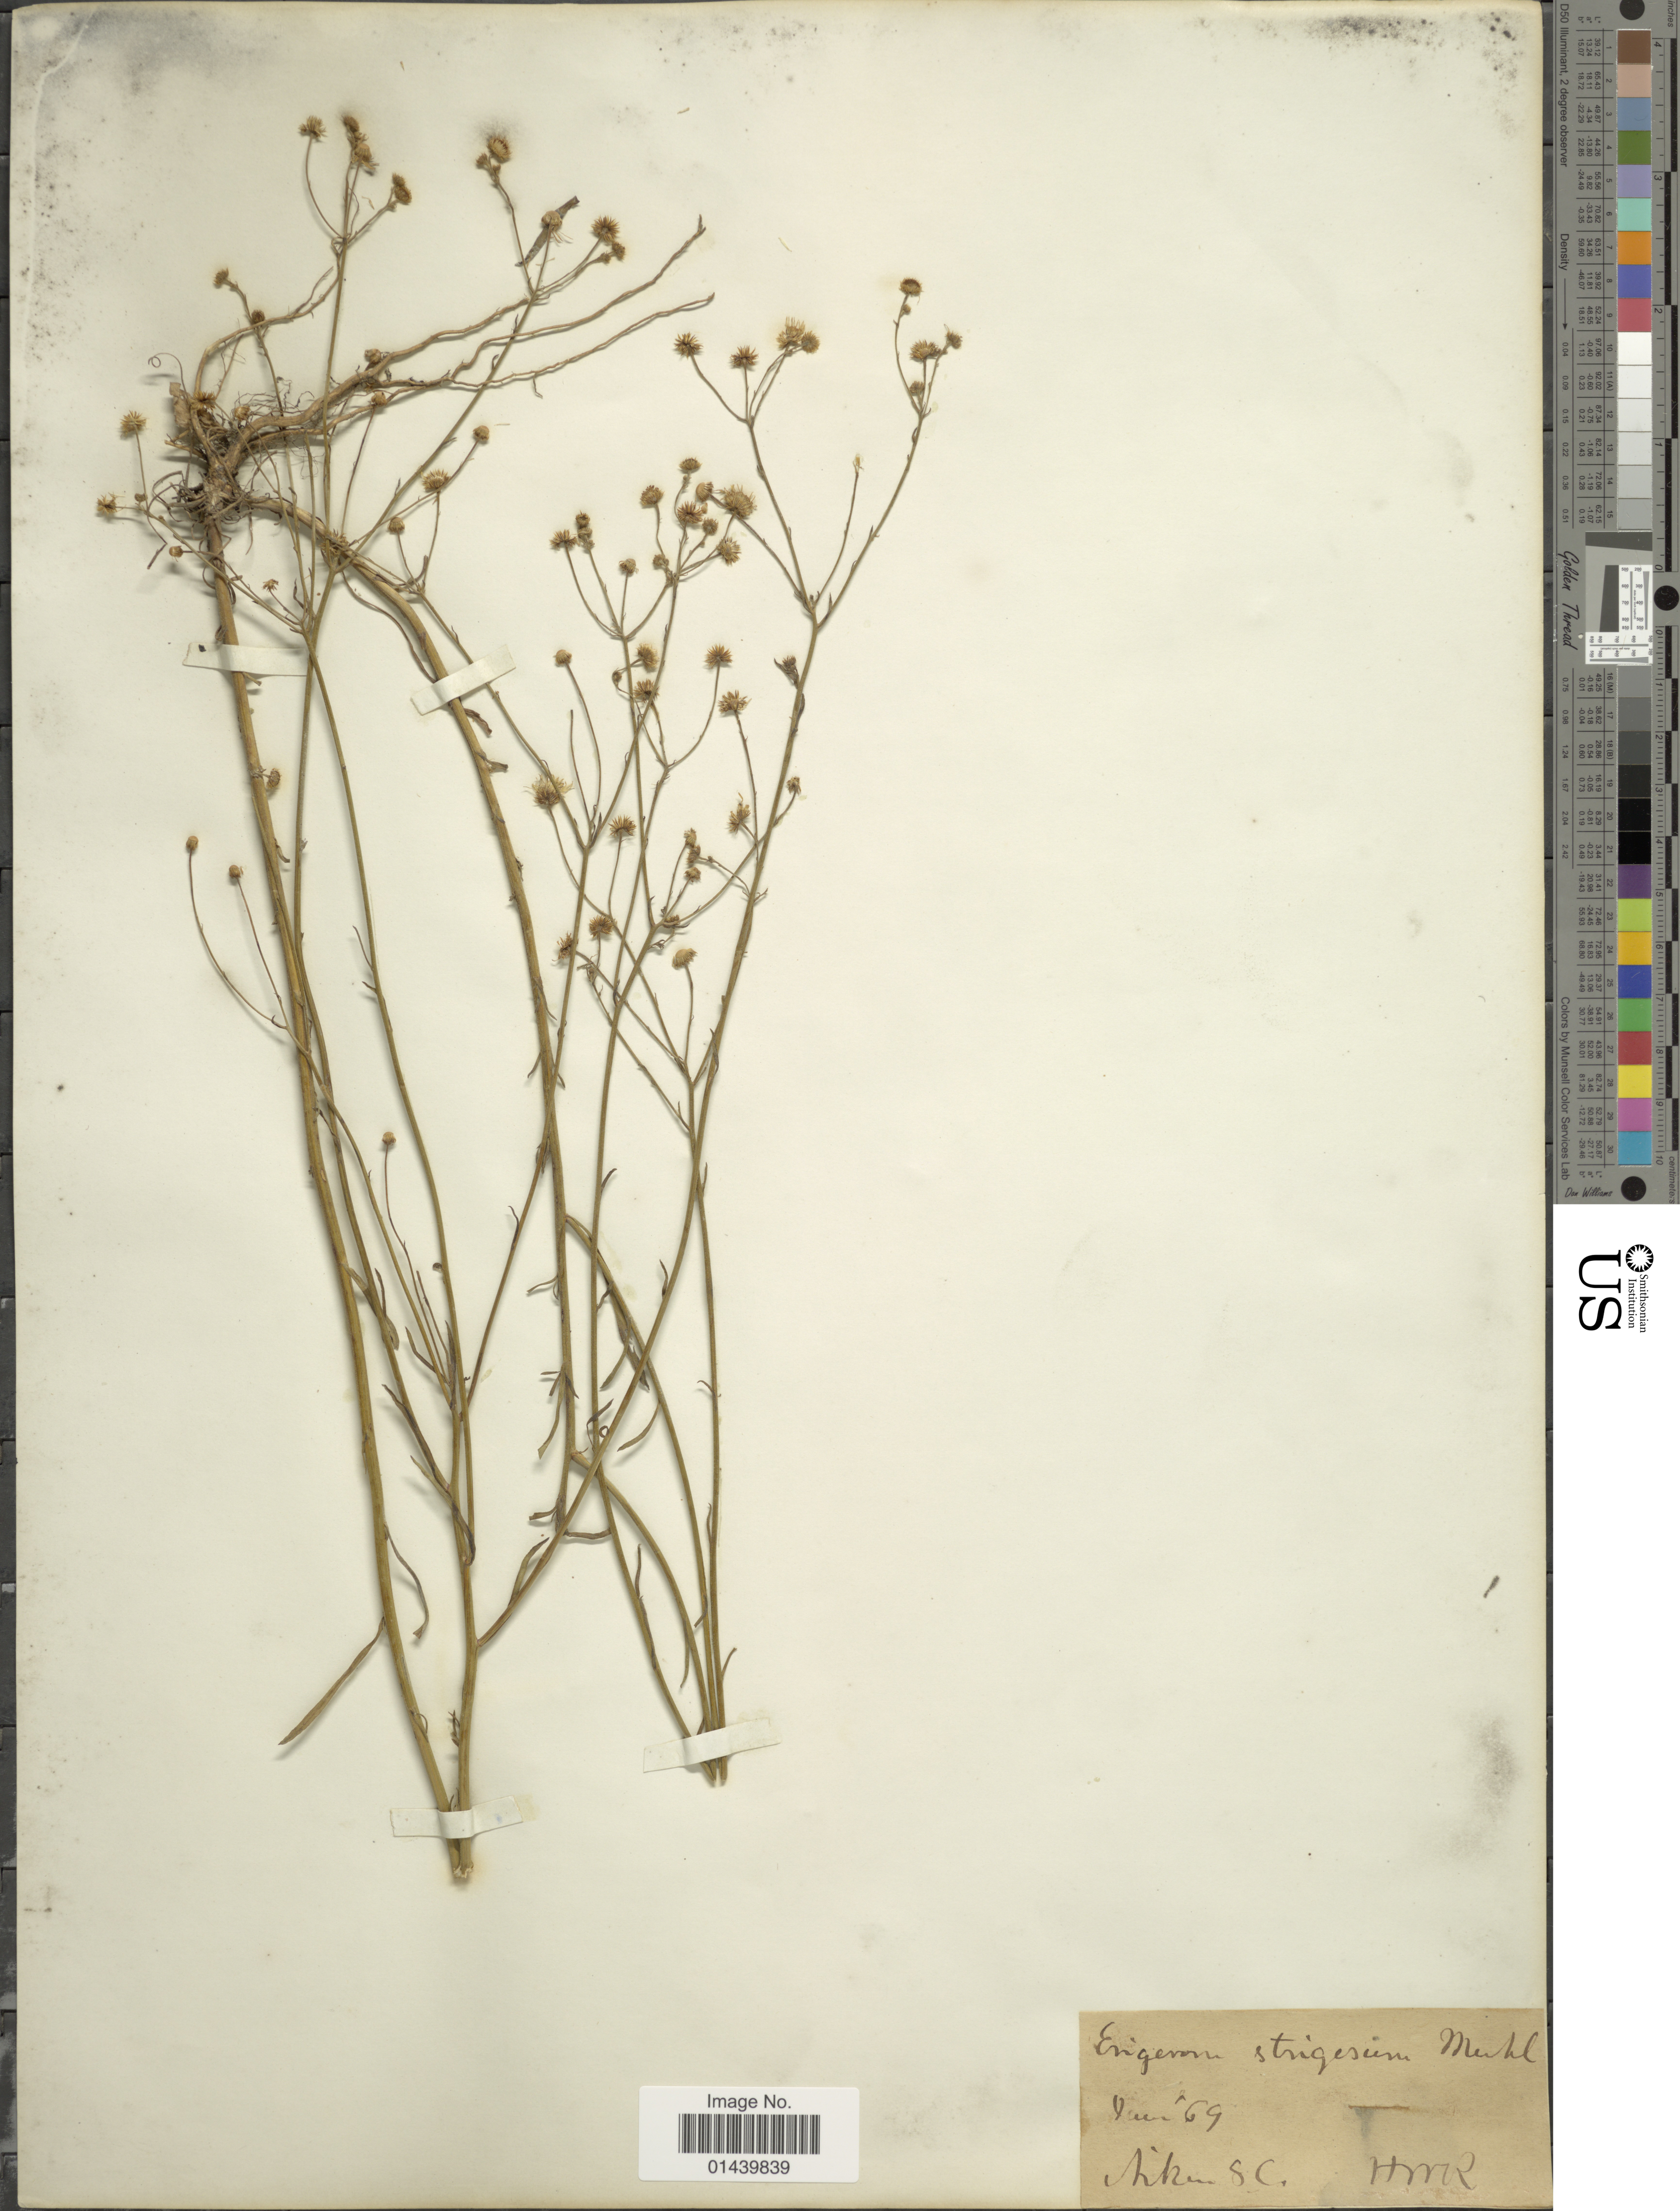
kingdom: Plantae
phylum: Tracheophyta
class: Magnoliopsida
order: Asterales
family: Asteraceae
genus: Erigeron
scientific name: Erigeron strigosus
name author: Muhl. ex Willd.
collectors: HMR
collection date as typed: Transcribed d/m/y: /6/69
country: United States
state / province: South Carolina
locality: Niken S.C.